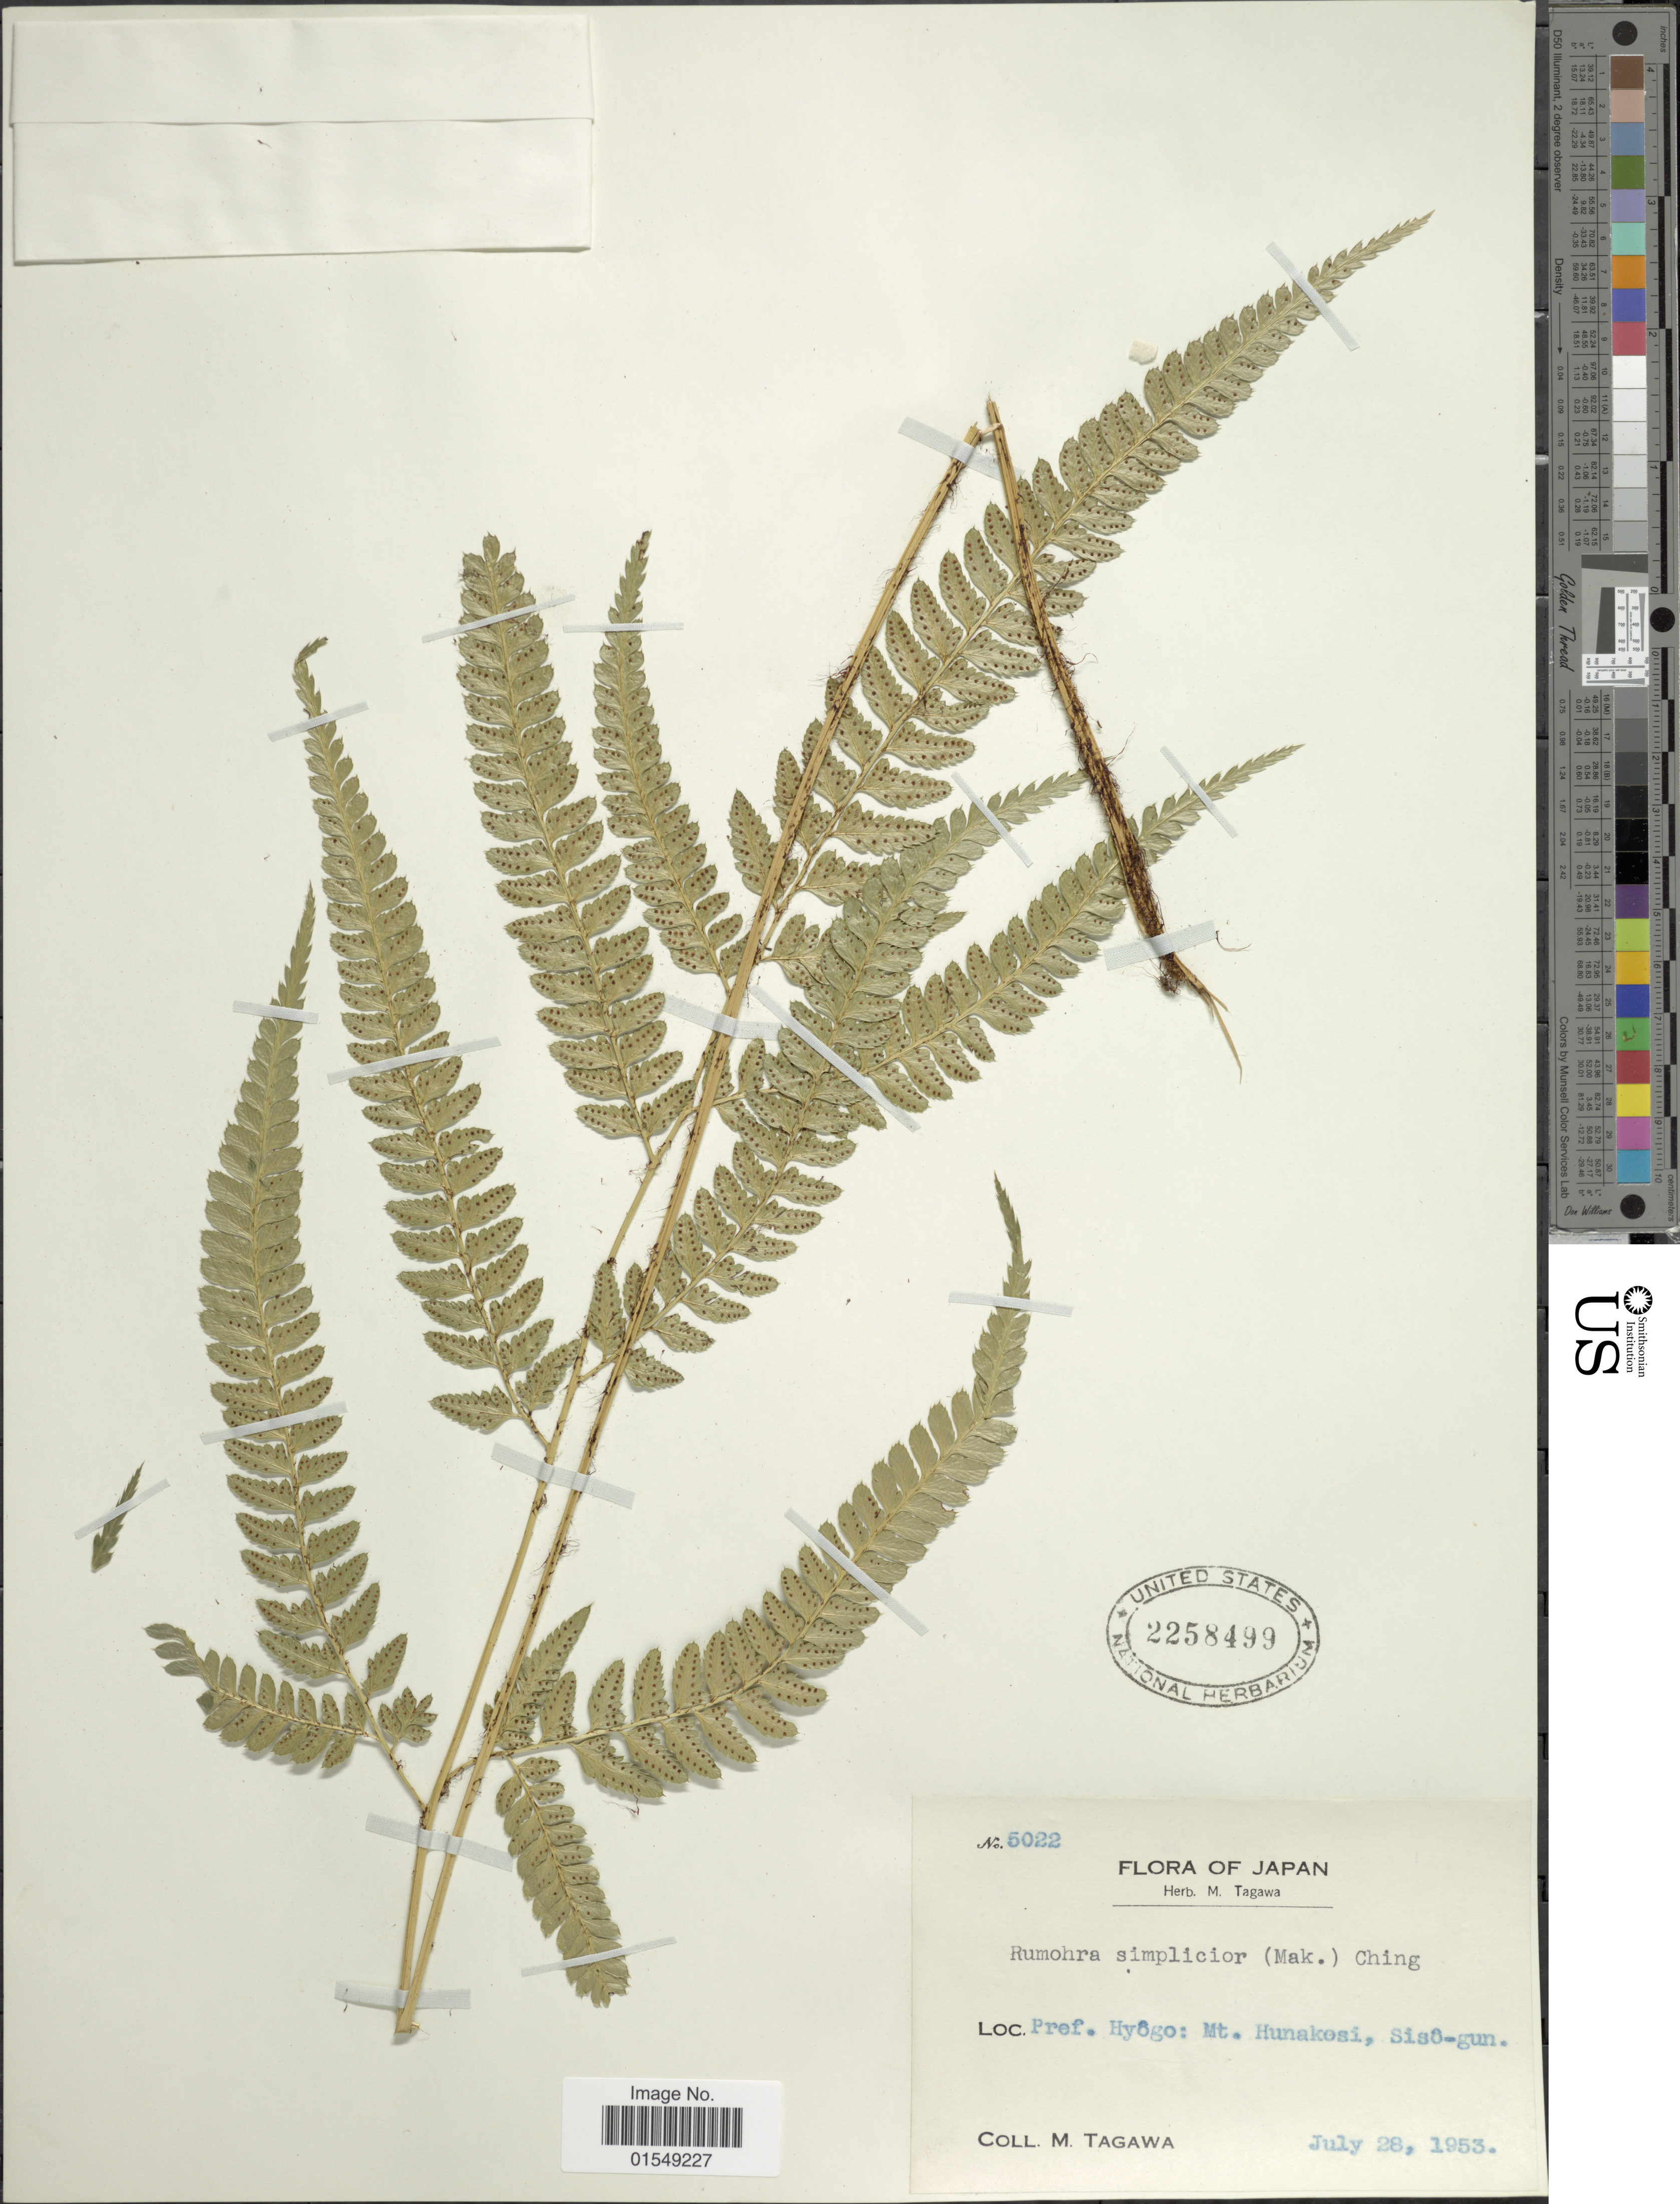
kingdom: Plantae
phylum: Tracheophyta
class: Polypodiopsida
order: Polypodiales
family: Dryopteridaceae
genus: Arachniodes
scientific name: Arachniodes simplicior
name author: (Makino) Ohwi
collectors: M. Tagawa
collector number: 5022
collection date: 1953-07-28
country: Japan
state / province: Hyogo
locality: Pref. Hyogo: Mt. Hunakosi, Siso-gun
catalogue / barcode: US 2258499